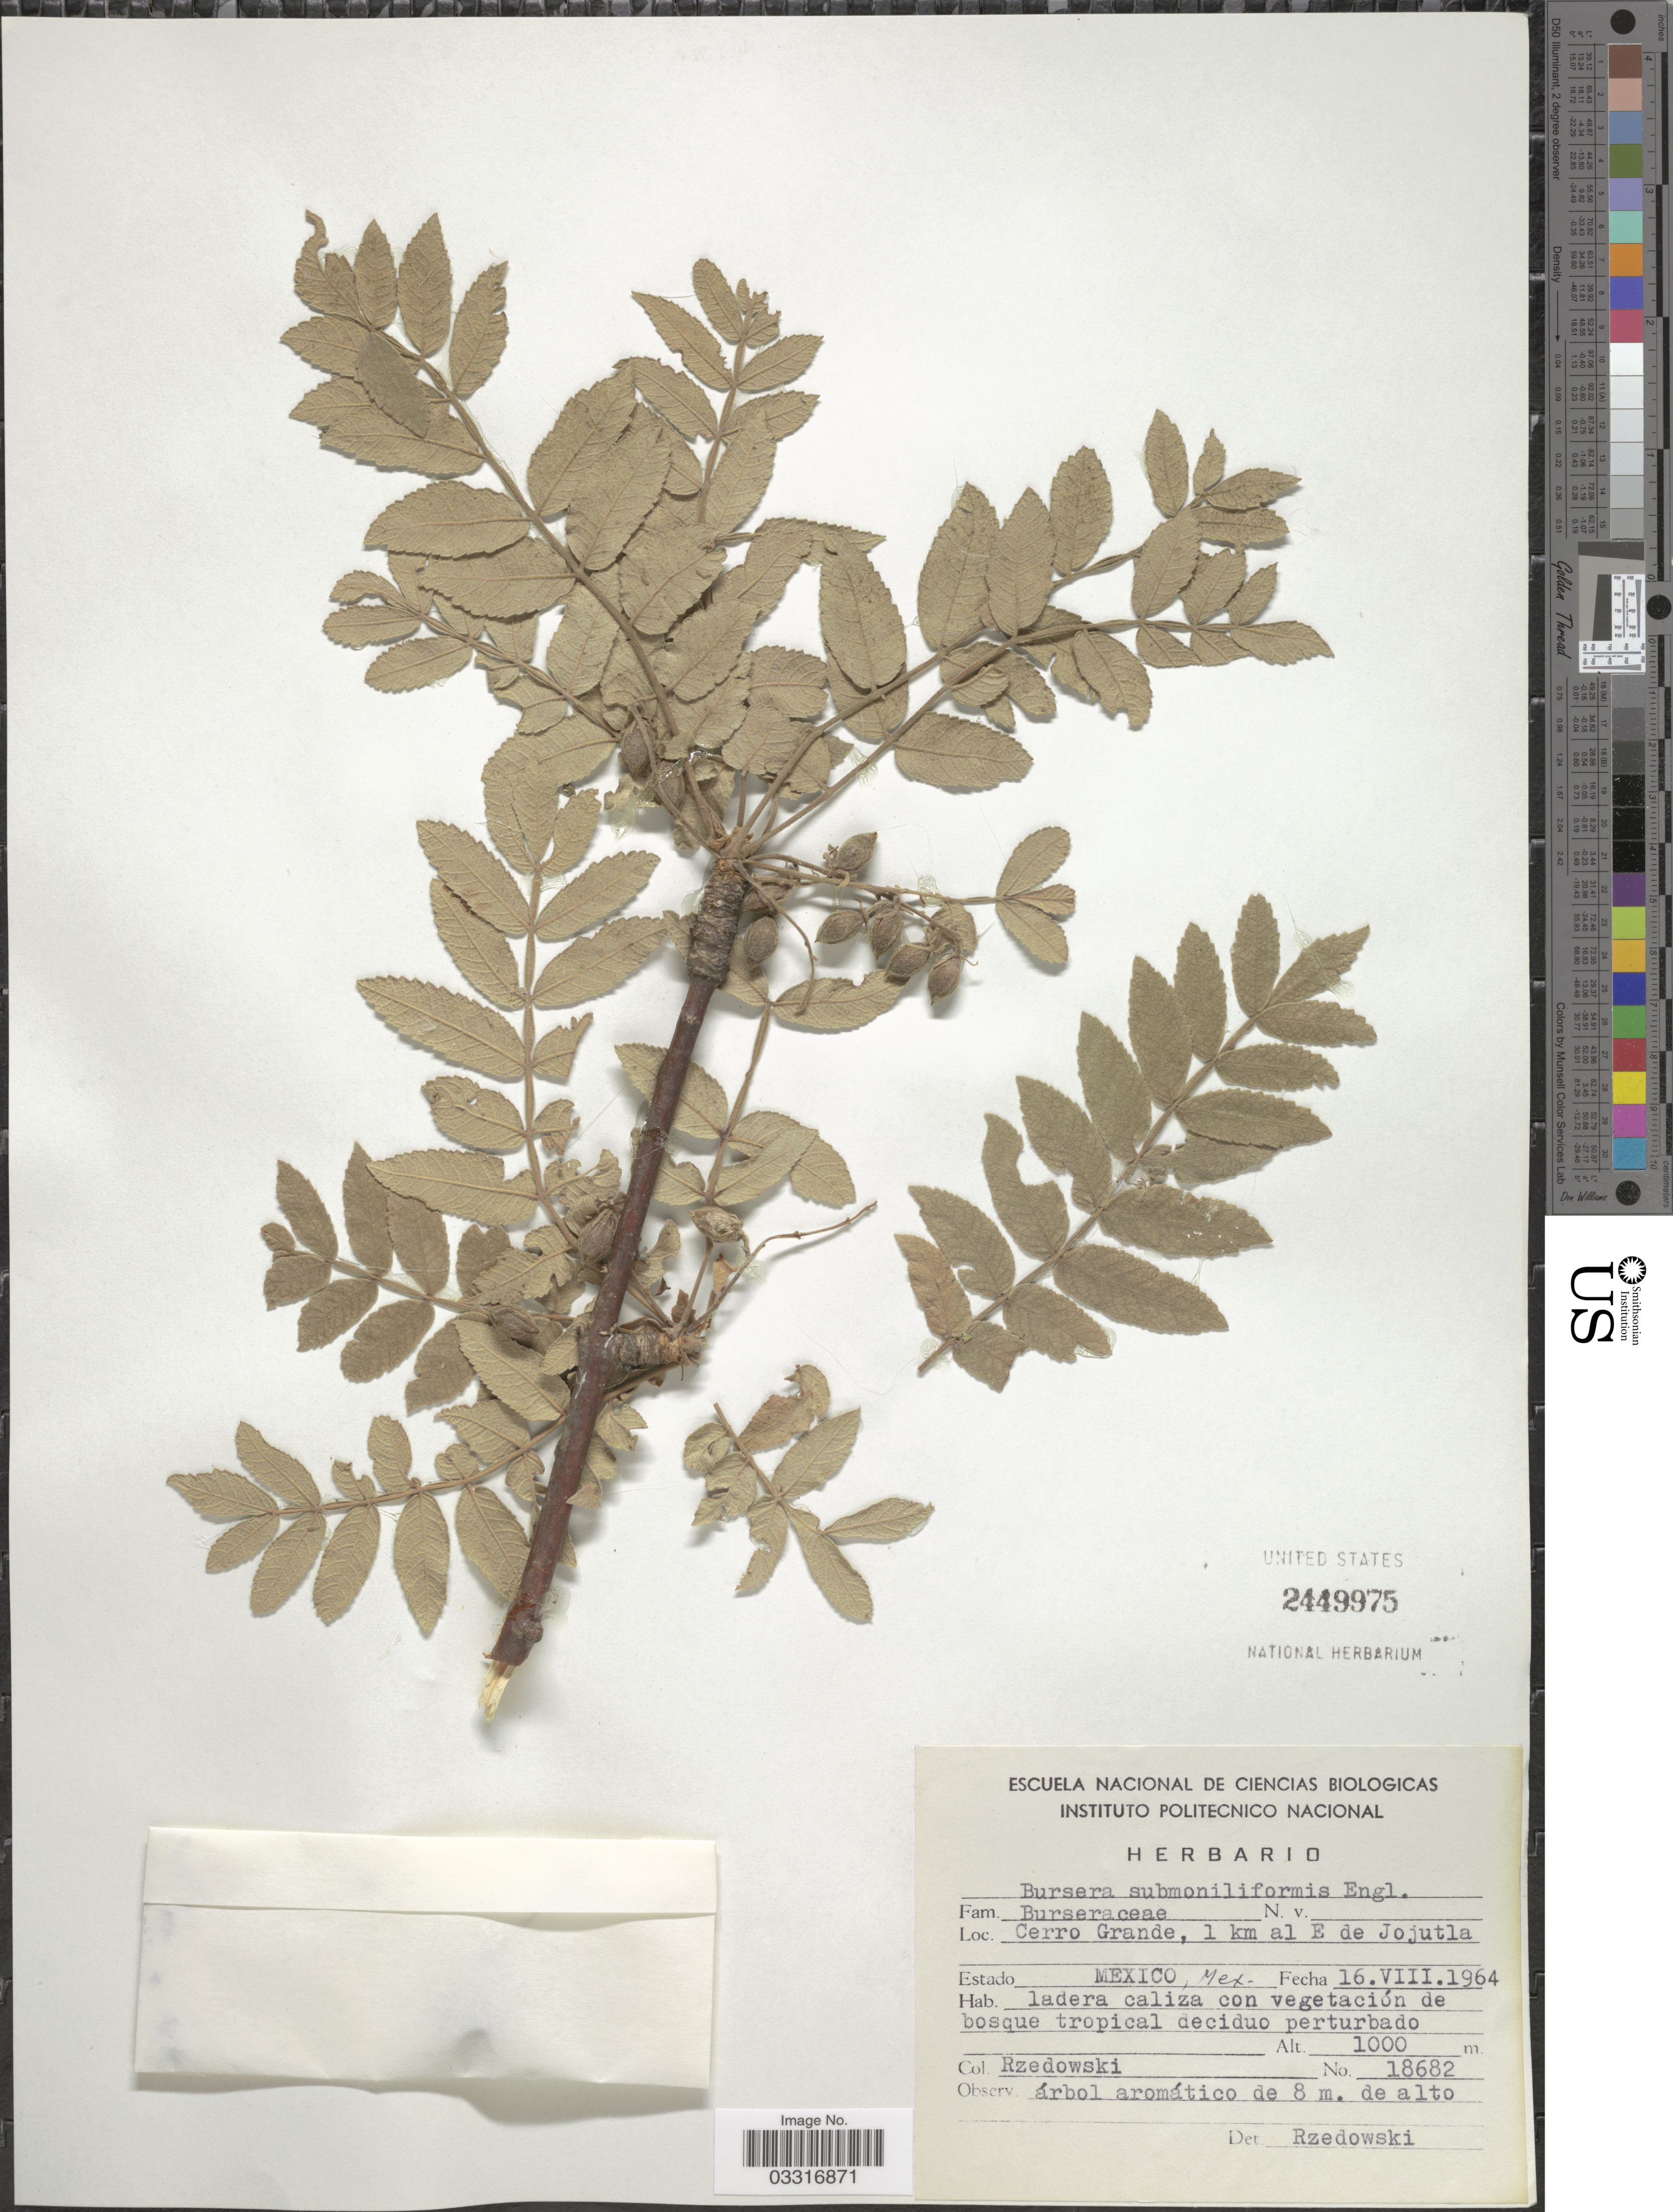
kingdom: Plantae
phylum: Tracheophyta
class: Magnoliopsida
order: Sapindales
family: Burseraceae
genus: Bursera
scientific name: Bursera submoniliformis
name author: Engl. in A. DC.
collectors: Rzedowski, --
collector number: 18682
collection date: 1964-08-16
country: Mexico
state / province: México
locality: Cerro Grande, 1 km al E de Jojutla.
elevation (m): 1000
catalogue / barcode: US 2449975